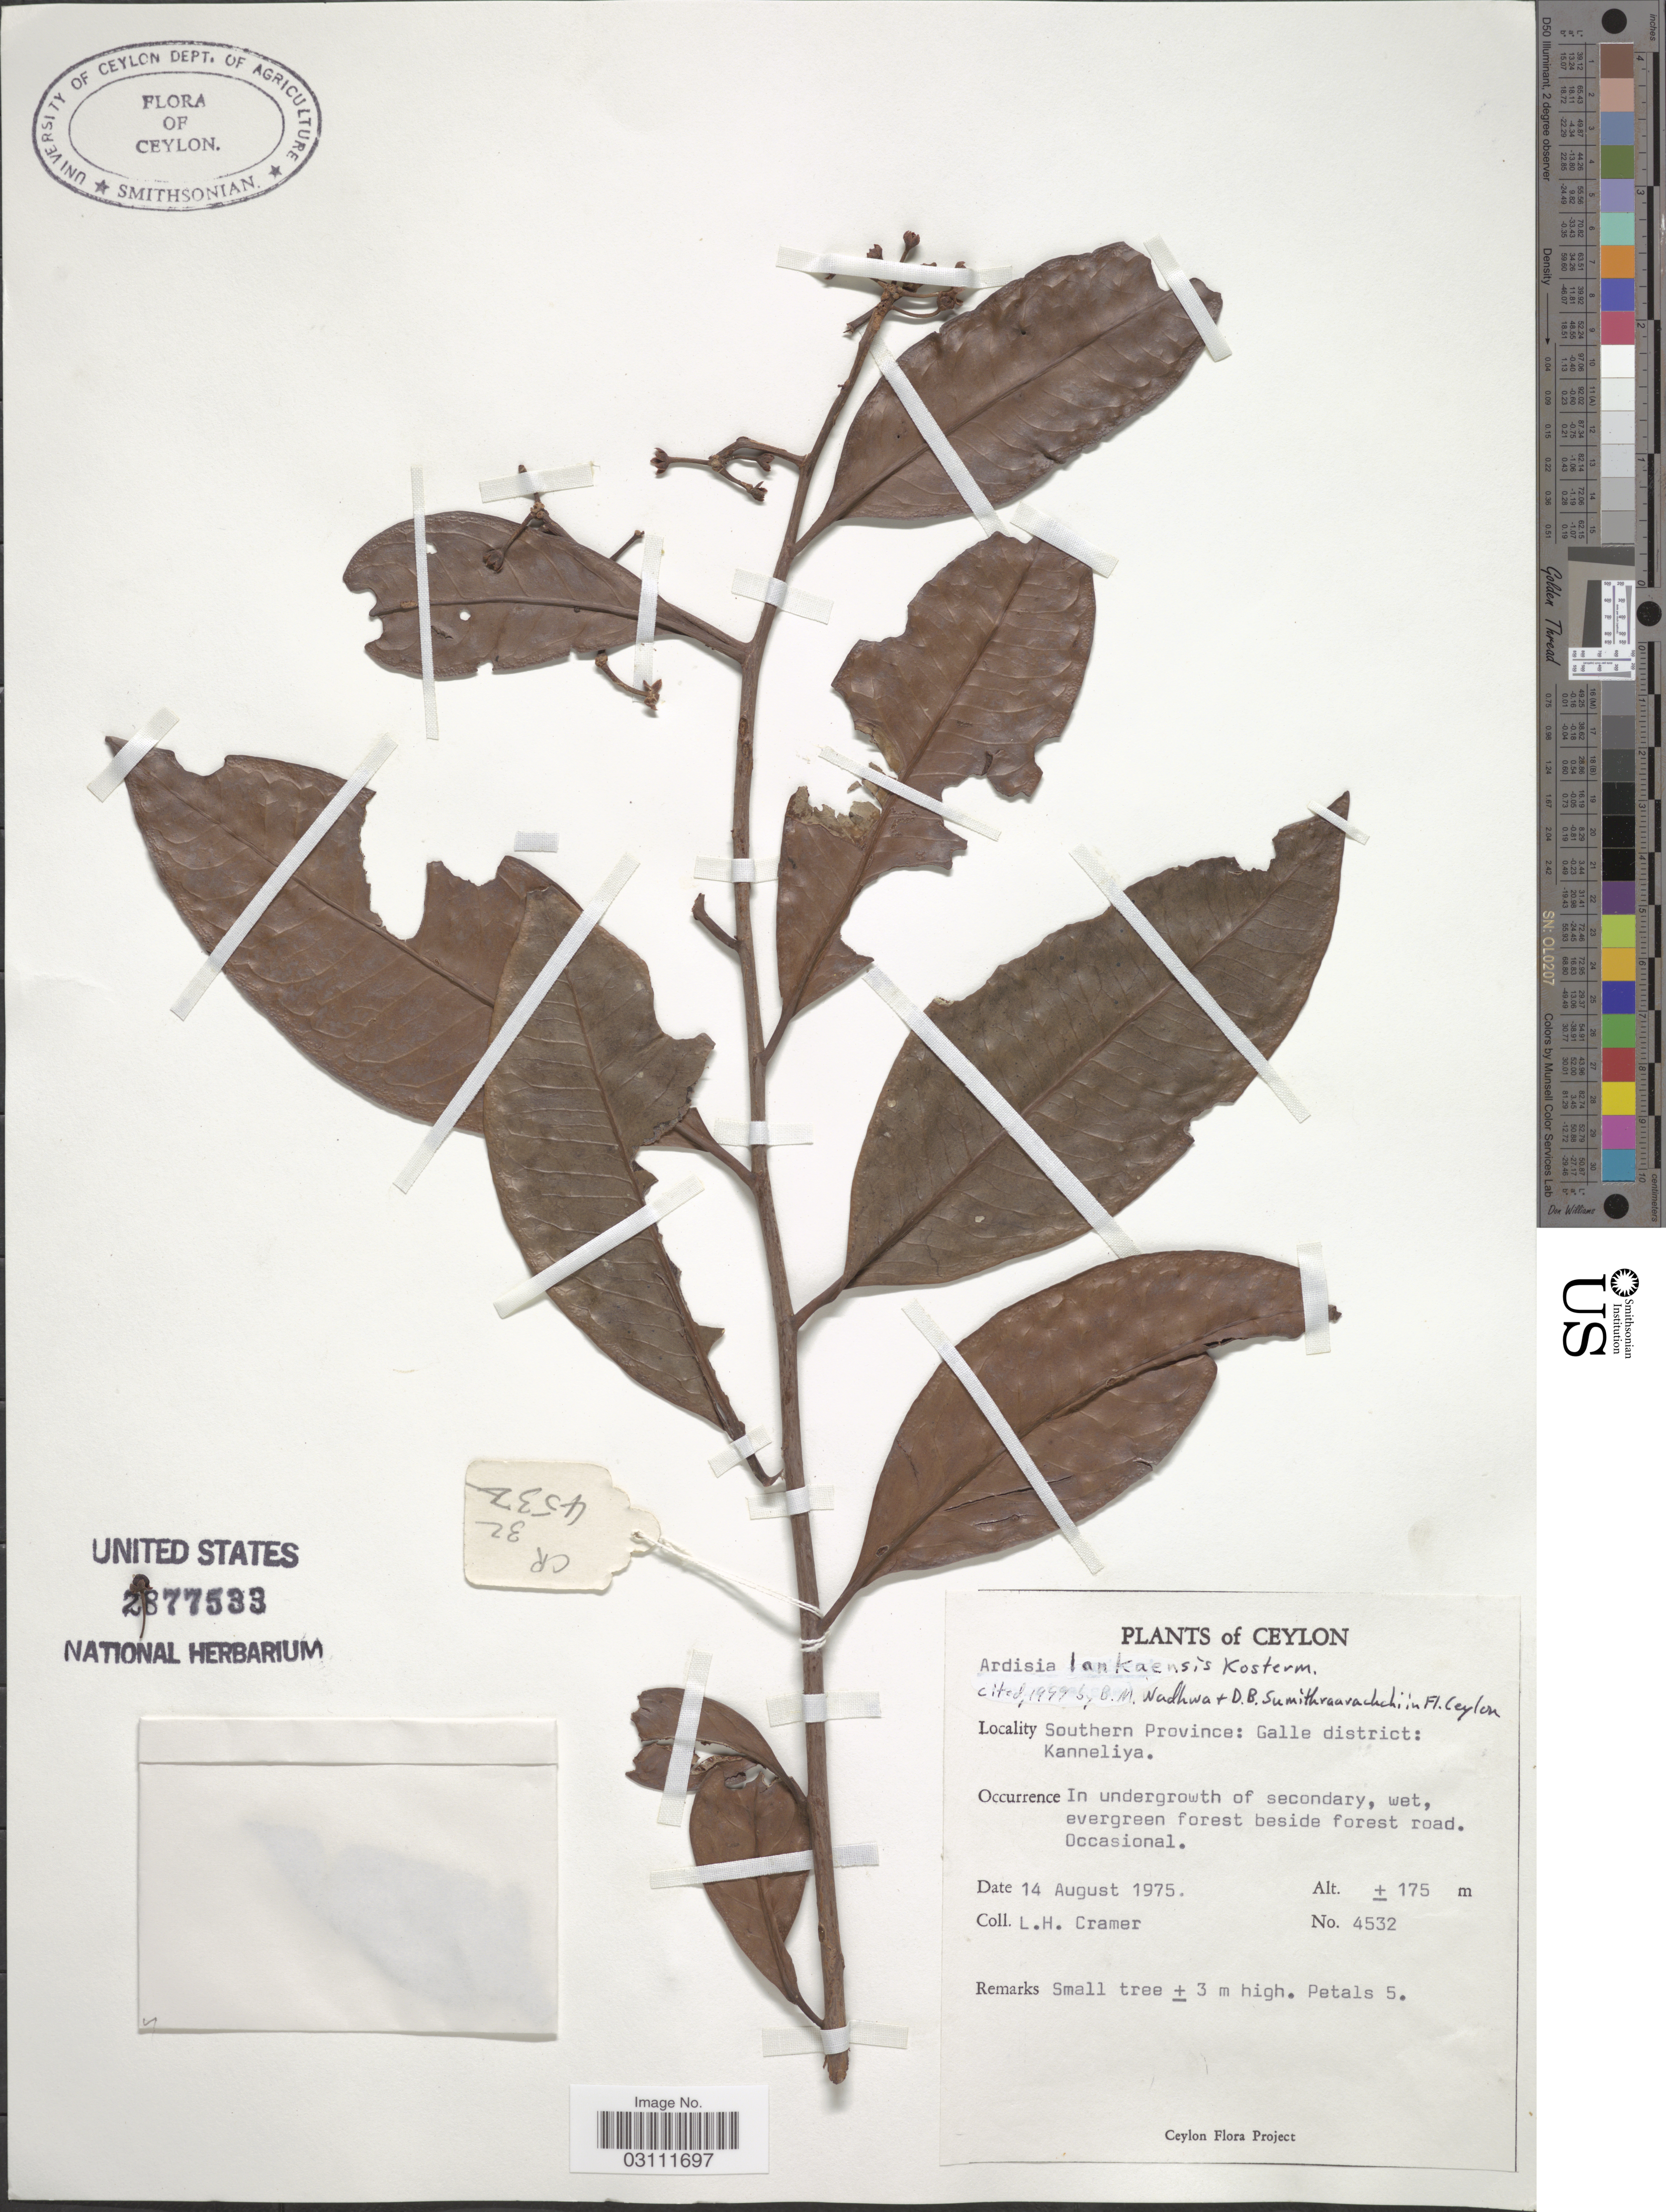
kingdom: Plantae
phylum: Tracheophyta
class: Magnoliopsida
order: Ericales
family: Primulaceae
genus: Ardisia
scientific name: Ardisia lankaensis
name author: Kosterm.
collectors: L. H. Cramer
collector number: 4532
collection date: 1975-08-14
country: Sri Lanka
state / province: Southern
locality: Ceylon, Southern Province: Galle district; Kanneliya.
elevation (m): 175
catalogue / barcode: US 2877533